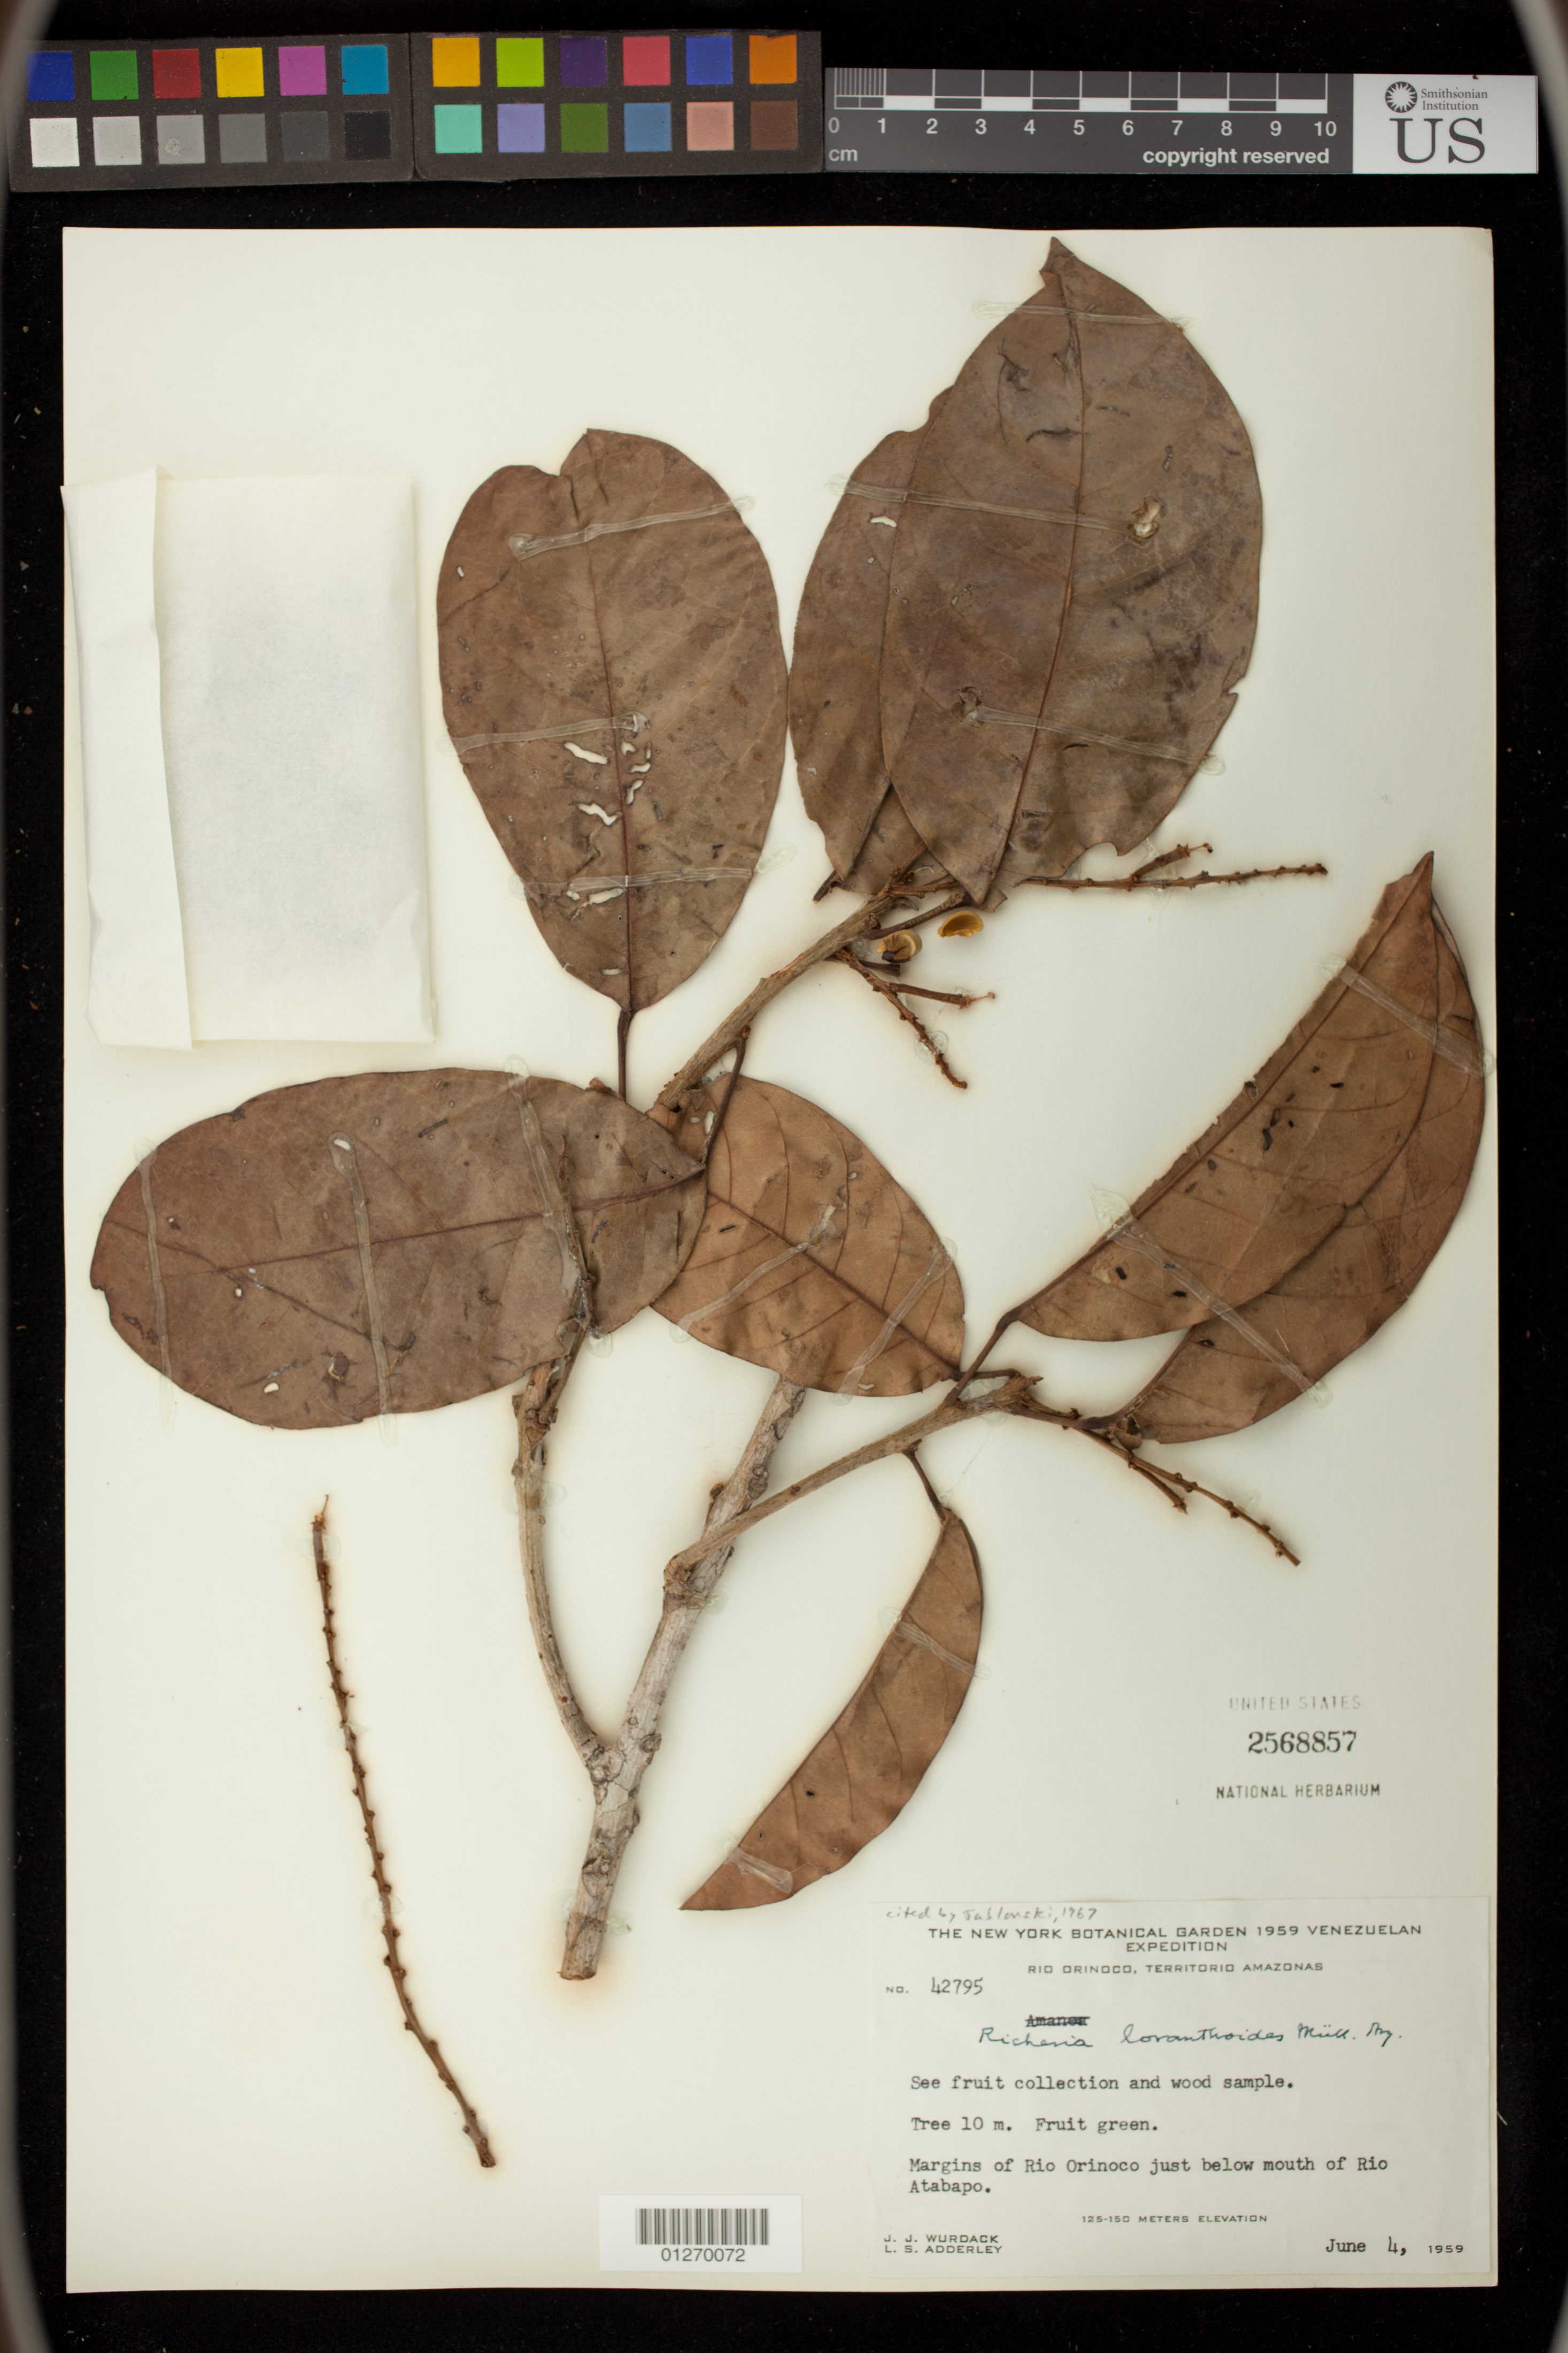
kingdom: Plantae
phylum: Tracheophyta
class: Magnoliopsida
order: Malpighiales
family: Picrodendraceae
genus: Podocalyx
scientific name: Podocalyx loranthoides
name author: Klotzsch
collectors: J. J. Wurdack & L. S. Adderley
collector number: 42795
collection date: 1959-06-04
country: Venezuela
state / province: Amazonas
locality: Margins of Rio Orinoco just below mouth of Rio Atabapo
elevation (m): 125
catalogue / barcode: US 2568857